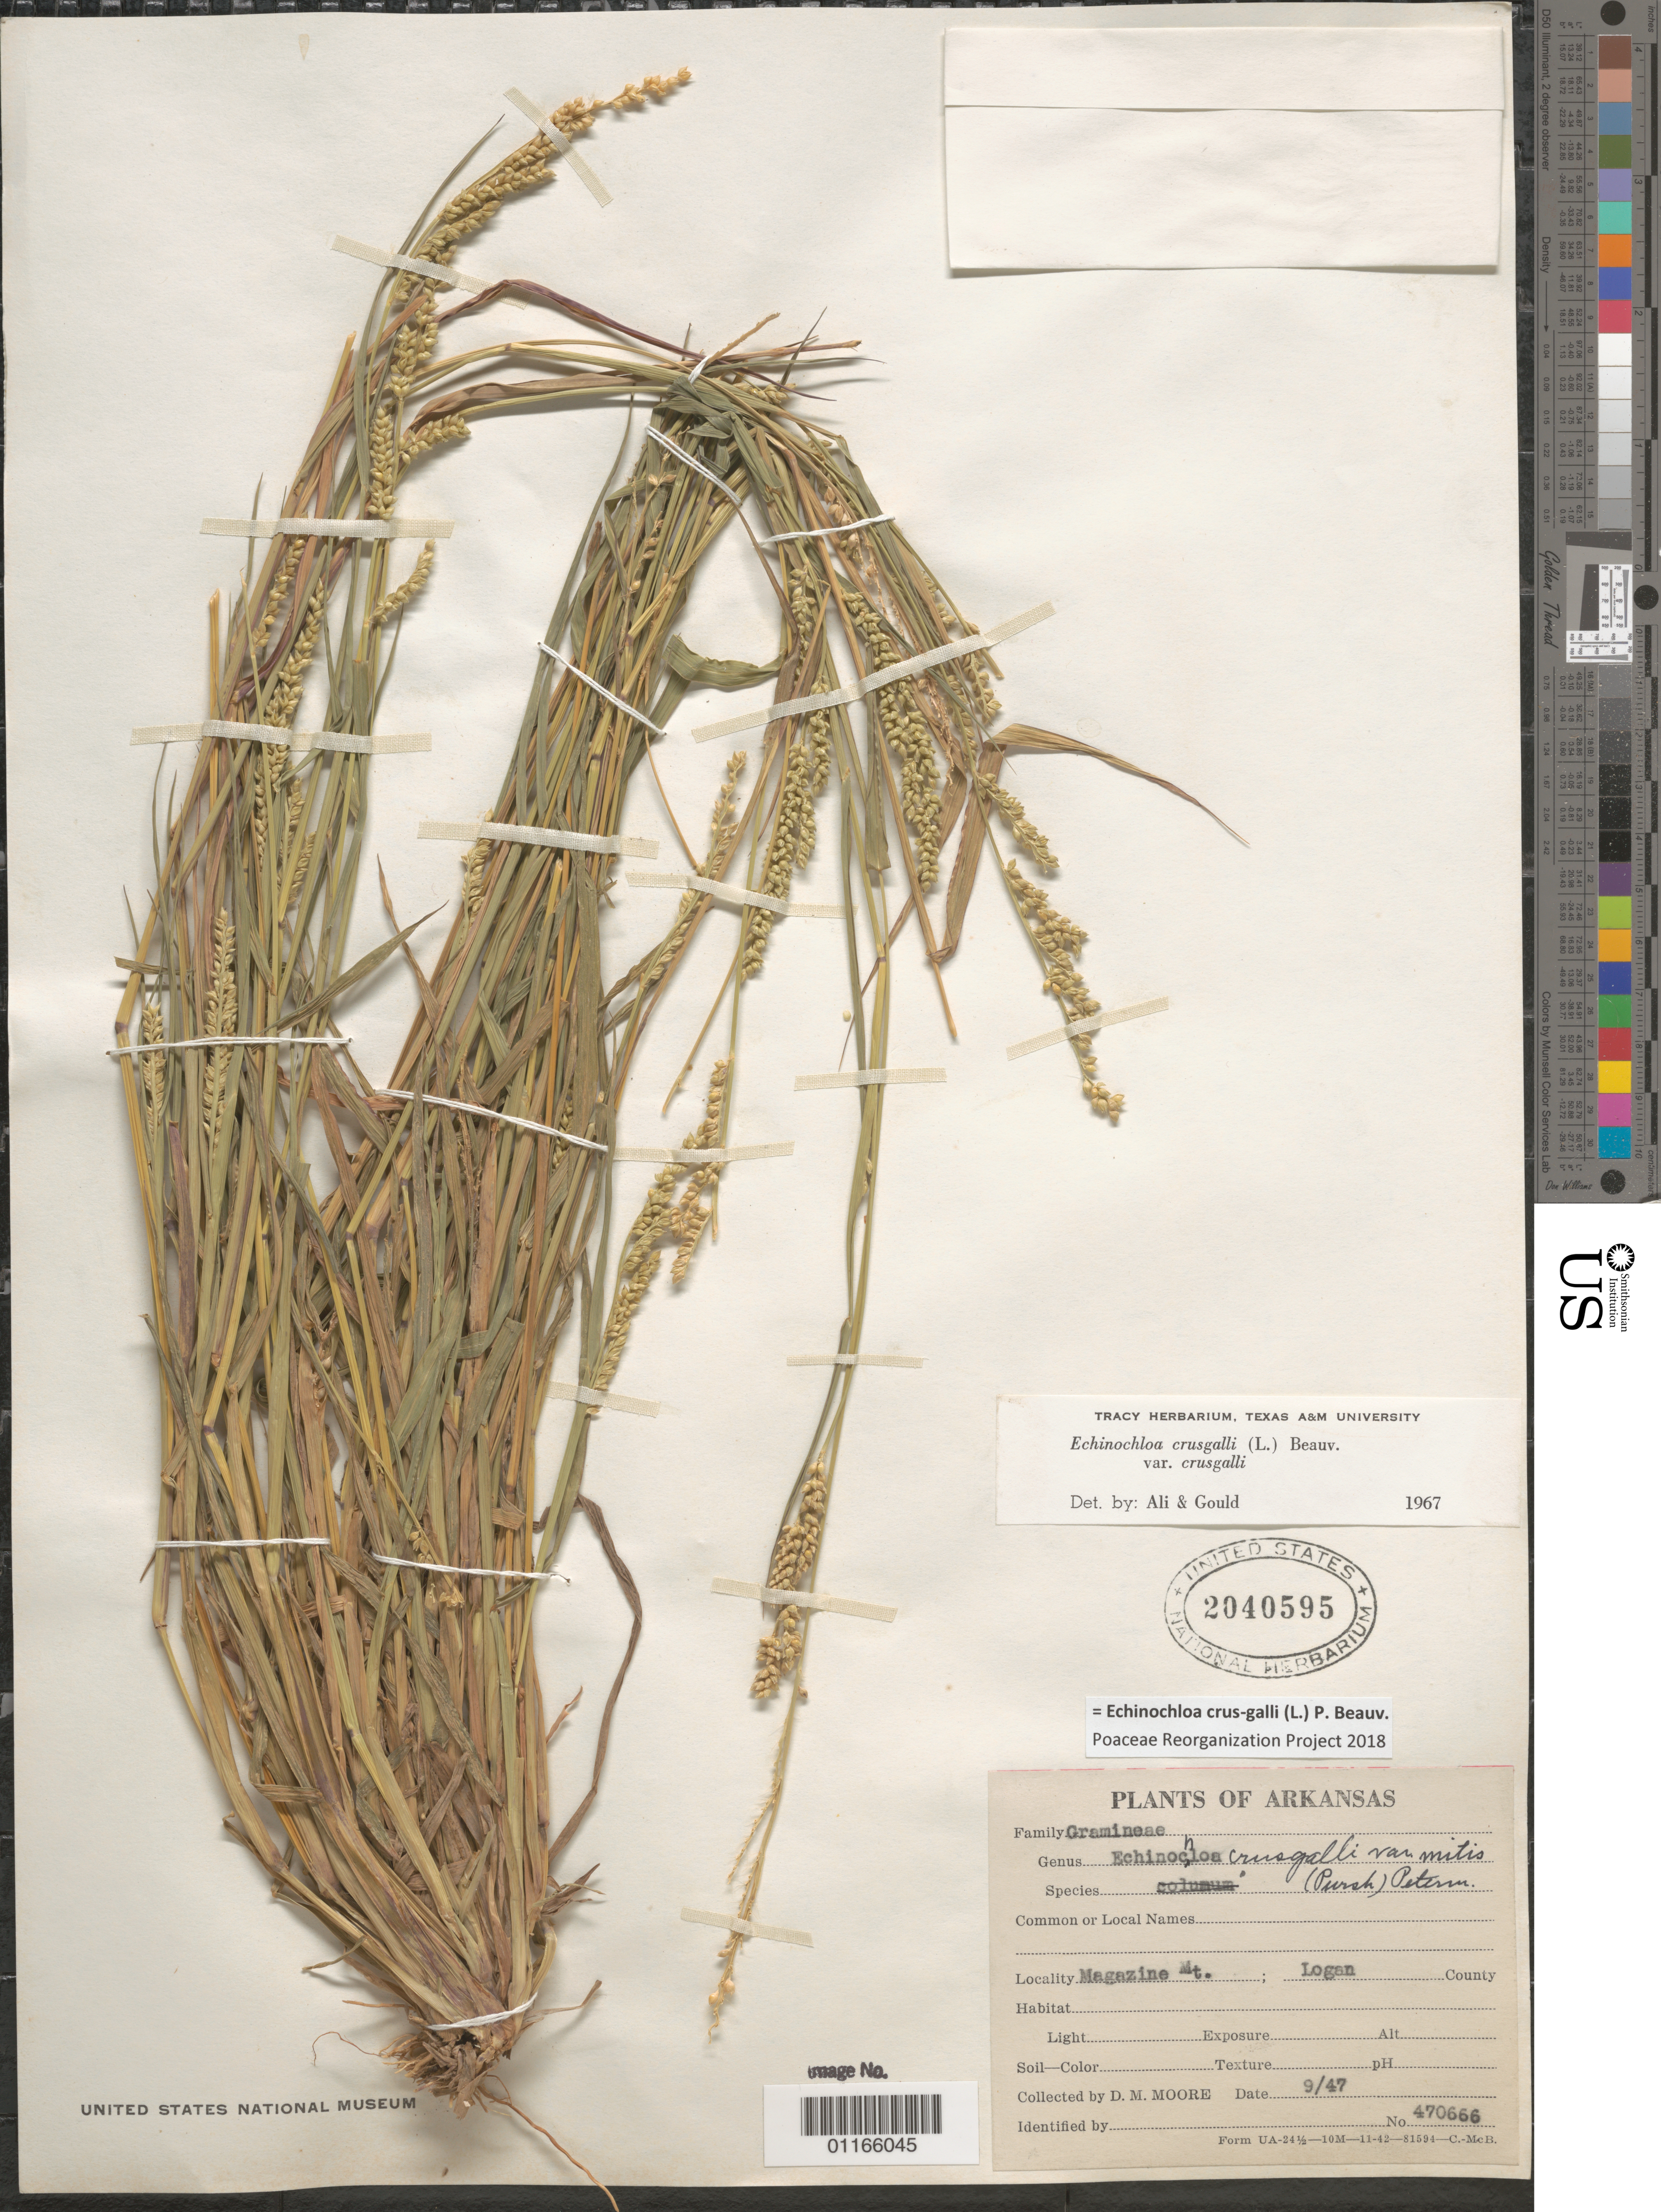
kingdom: Plantae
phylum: Tracheophyta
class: Liliopsida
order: Poales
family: Poaceae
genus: Echinochloa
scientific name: Echinochloa crus-galli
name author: (L.) P. Beauv.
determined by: Poaceae Reorganization Project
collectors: D. Moore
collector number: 470666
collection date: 1947-09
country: United States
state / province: Arkansas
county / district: Logan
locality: Magazine Mt.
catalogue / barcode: US 2040595